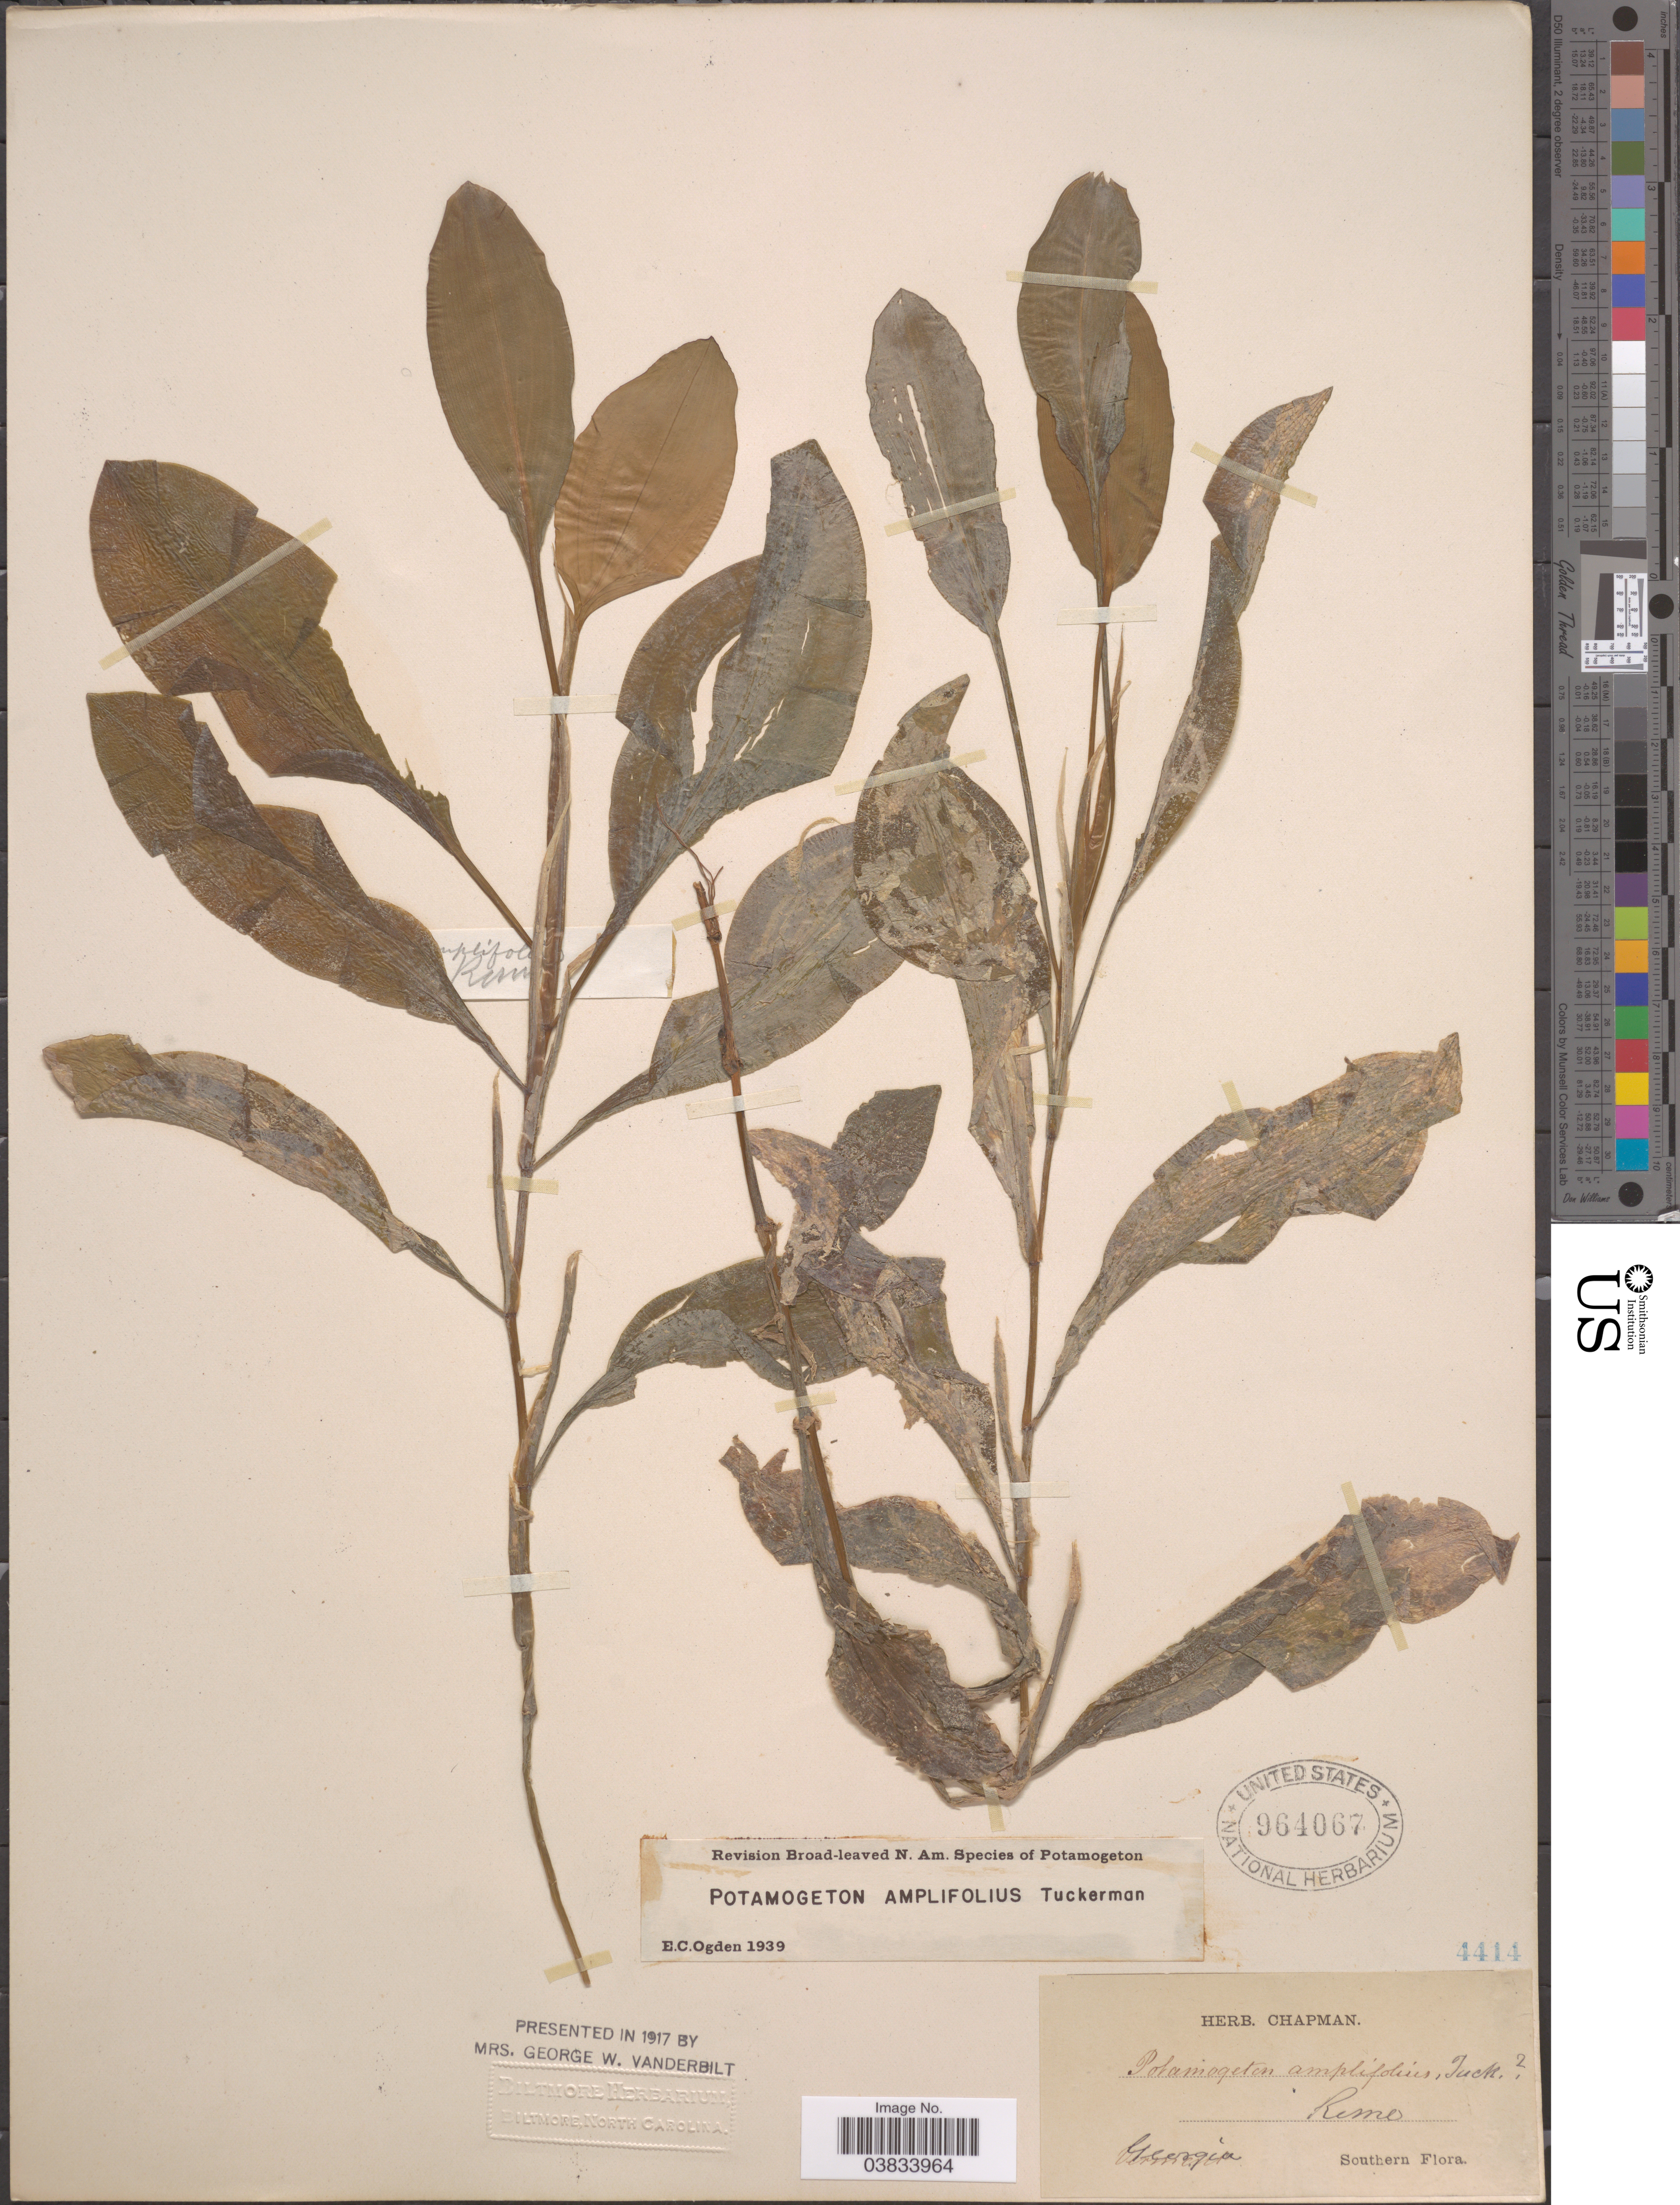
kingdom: Plantae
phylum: Tracheophyta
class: Liliopsida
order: Alismatales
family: Potamogetonaceae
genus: Potamogeton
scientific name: Potamogeton amplifolius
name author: Tuckerm.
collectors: ex herb. Chapman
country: United States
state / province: Georgia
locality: Southern.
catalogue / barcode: US 964067